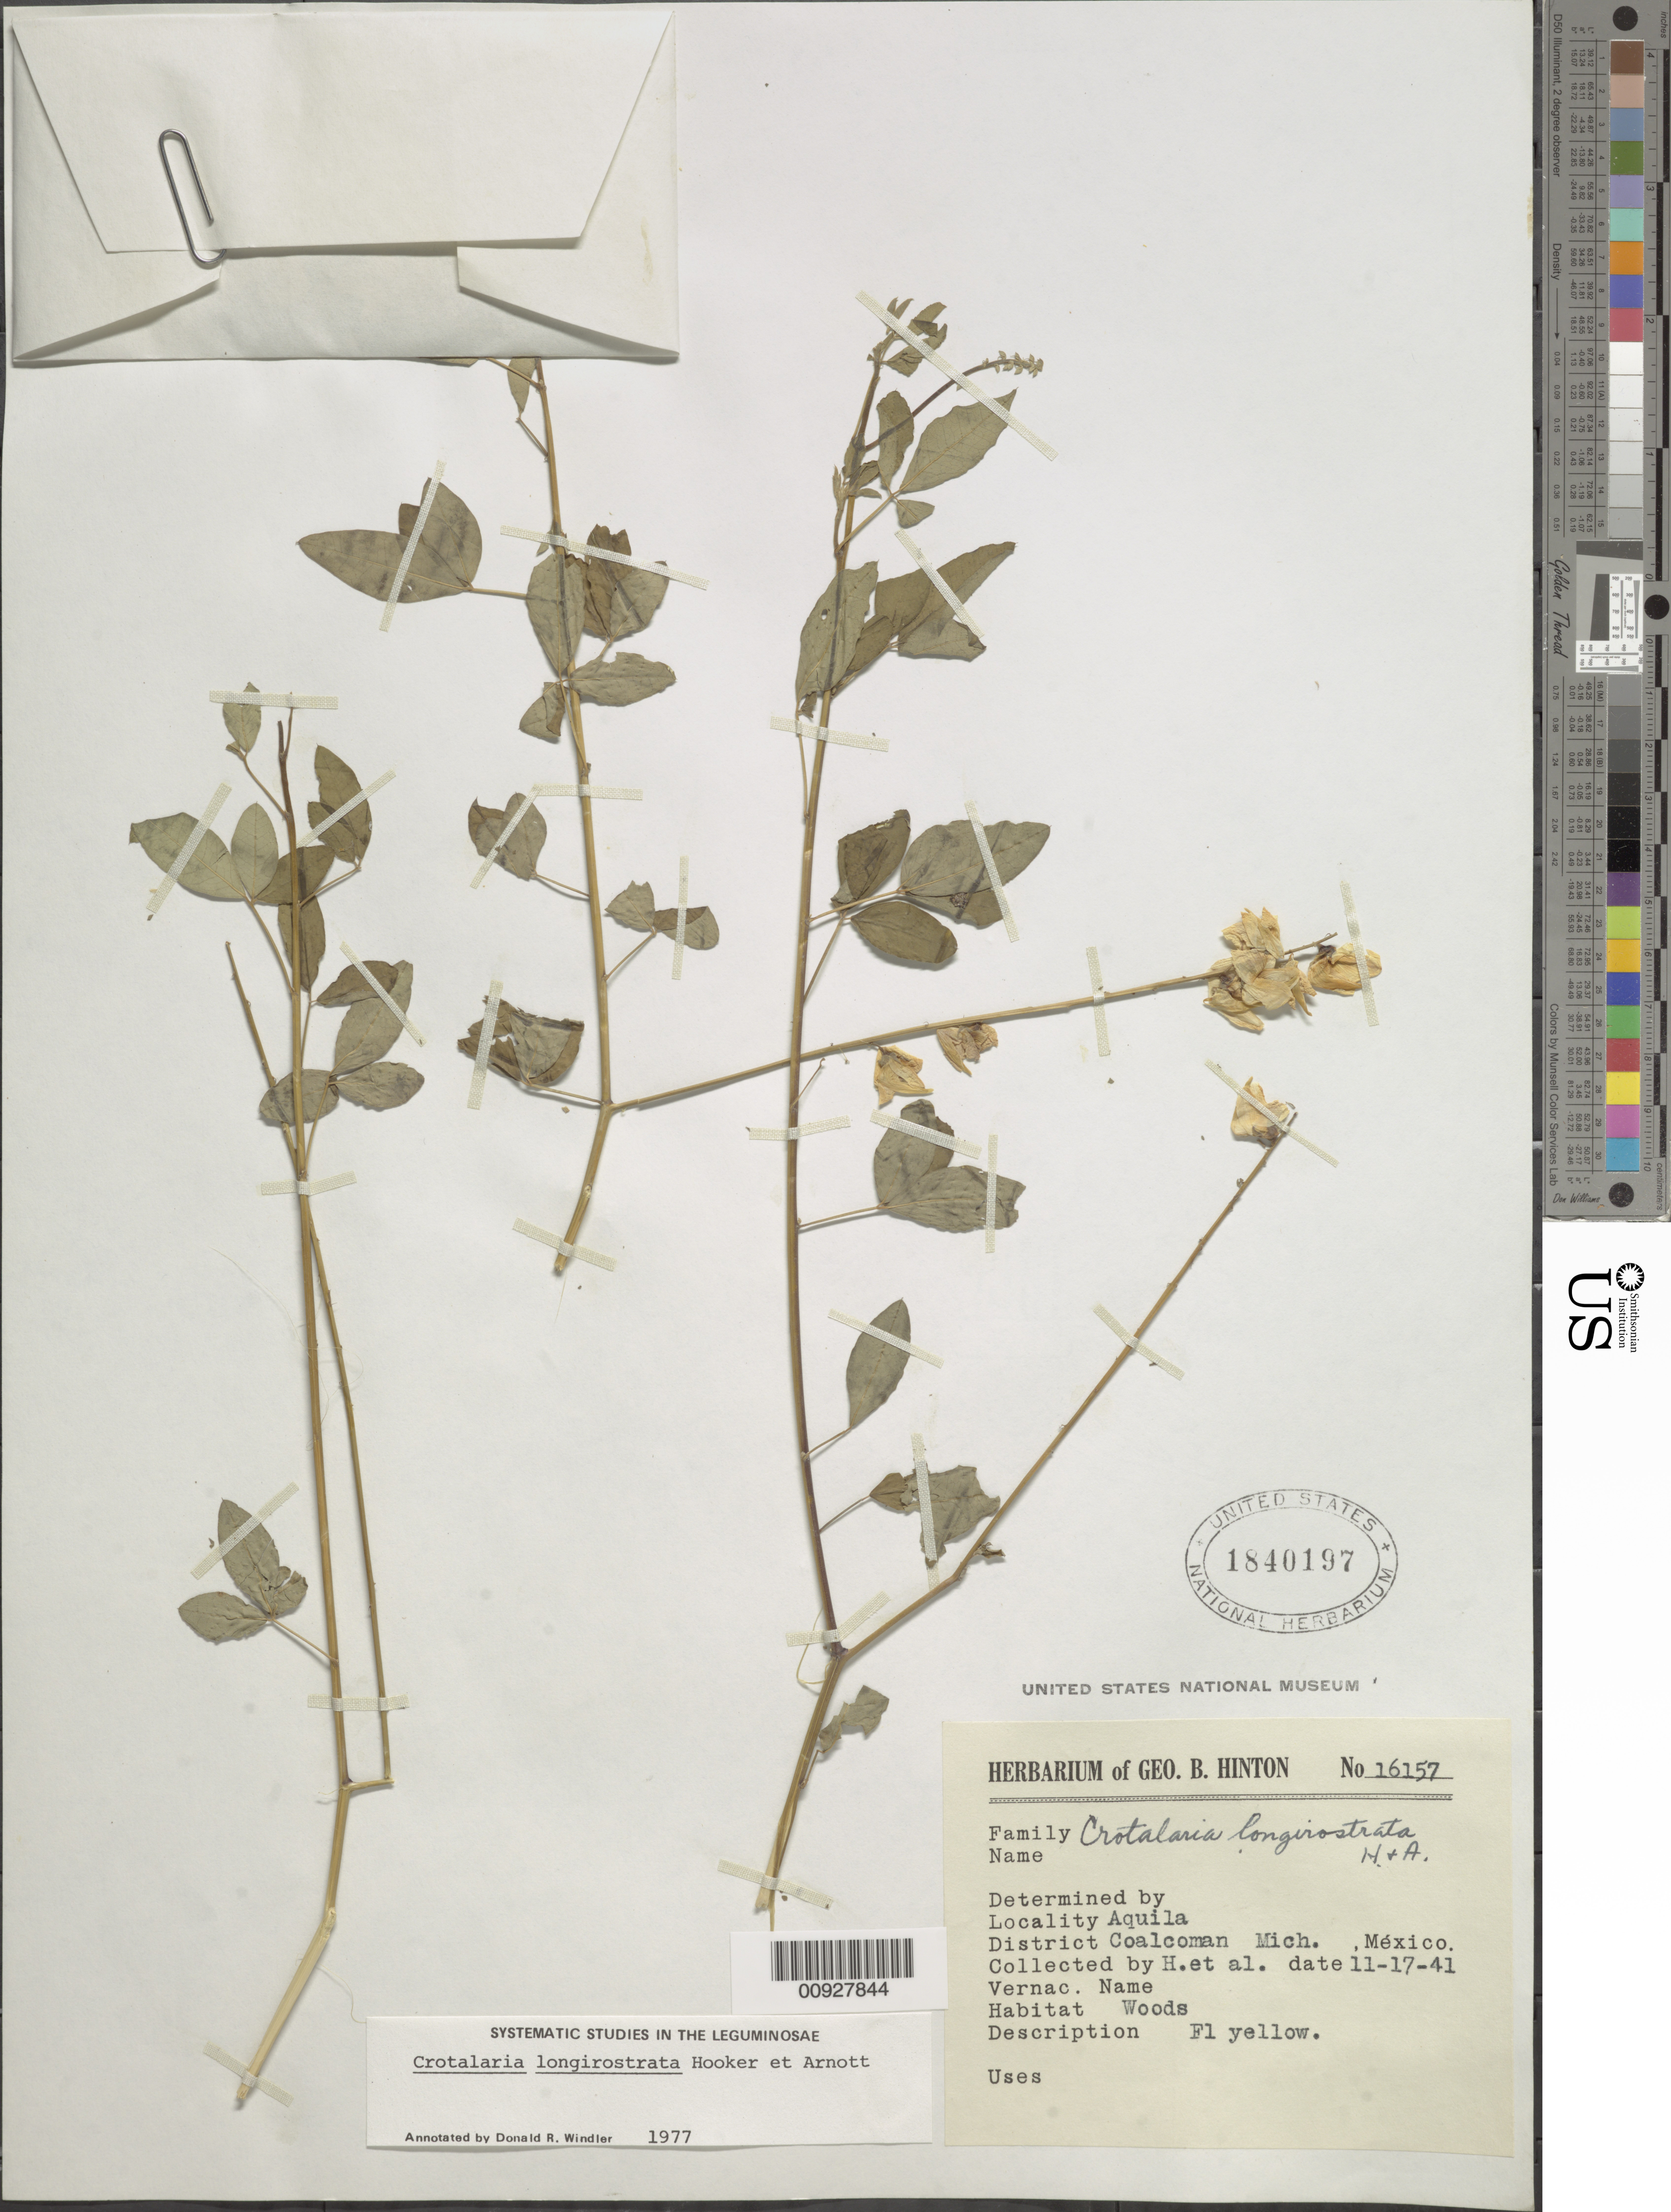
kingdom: Plantae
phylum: Tracheophyta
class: Magnoliopsida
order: Fabales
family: Fabaceae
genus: Crotalaria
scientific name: Crotalaria longirostrata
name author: Hook. & Arn.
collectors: G. B. Hinton & et al.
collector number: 16157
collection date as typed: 17 Nov 1941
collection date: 1941-11-17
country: Mexico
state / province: Michoacán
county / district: Coalcomán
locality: Aquila, District Coalcomán, Michoacán.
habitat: Woods.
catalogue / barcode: US 1840197